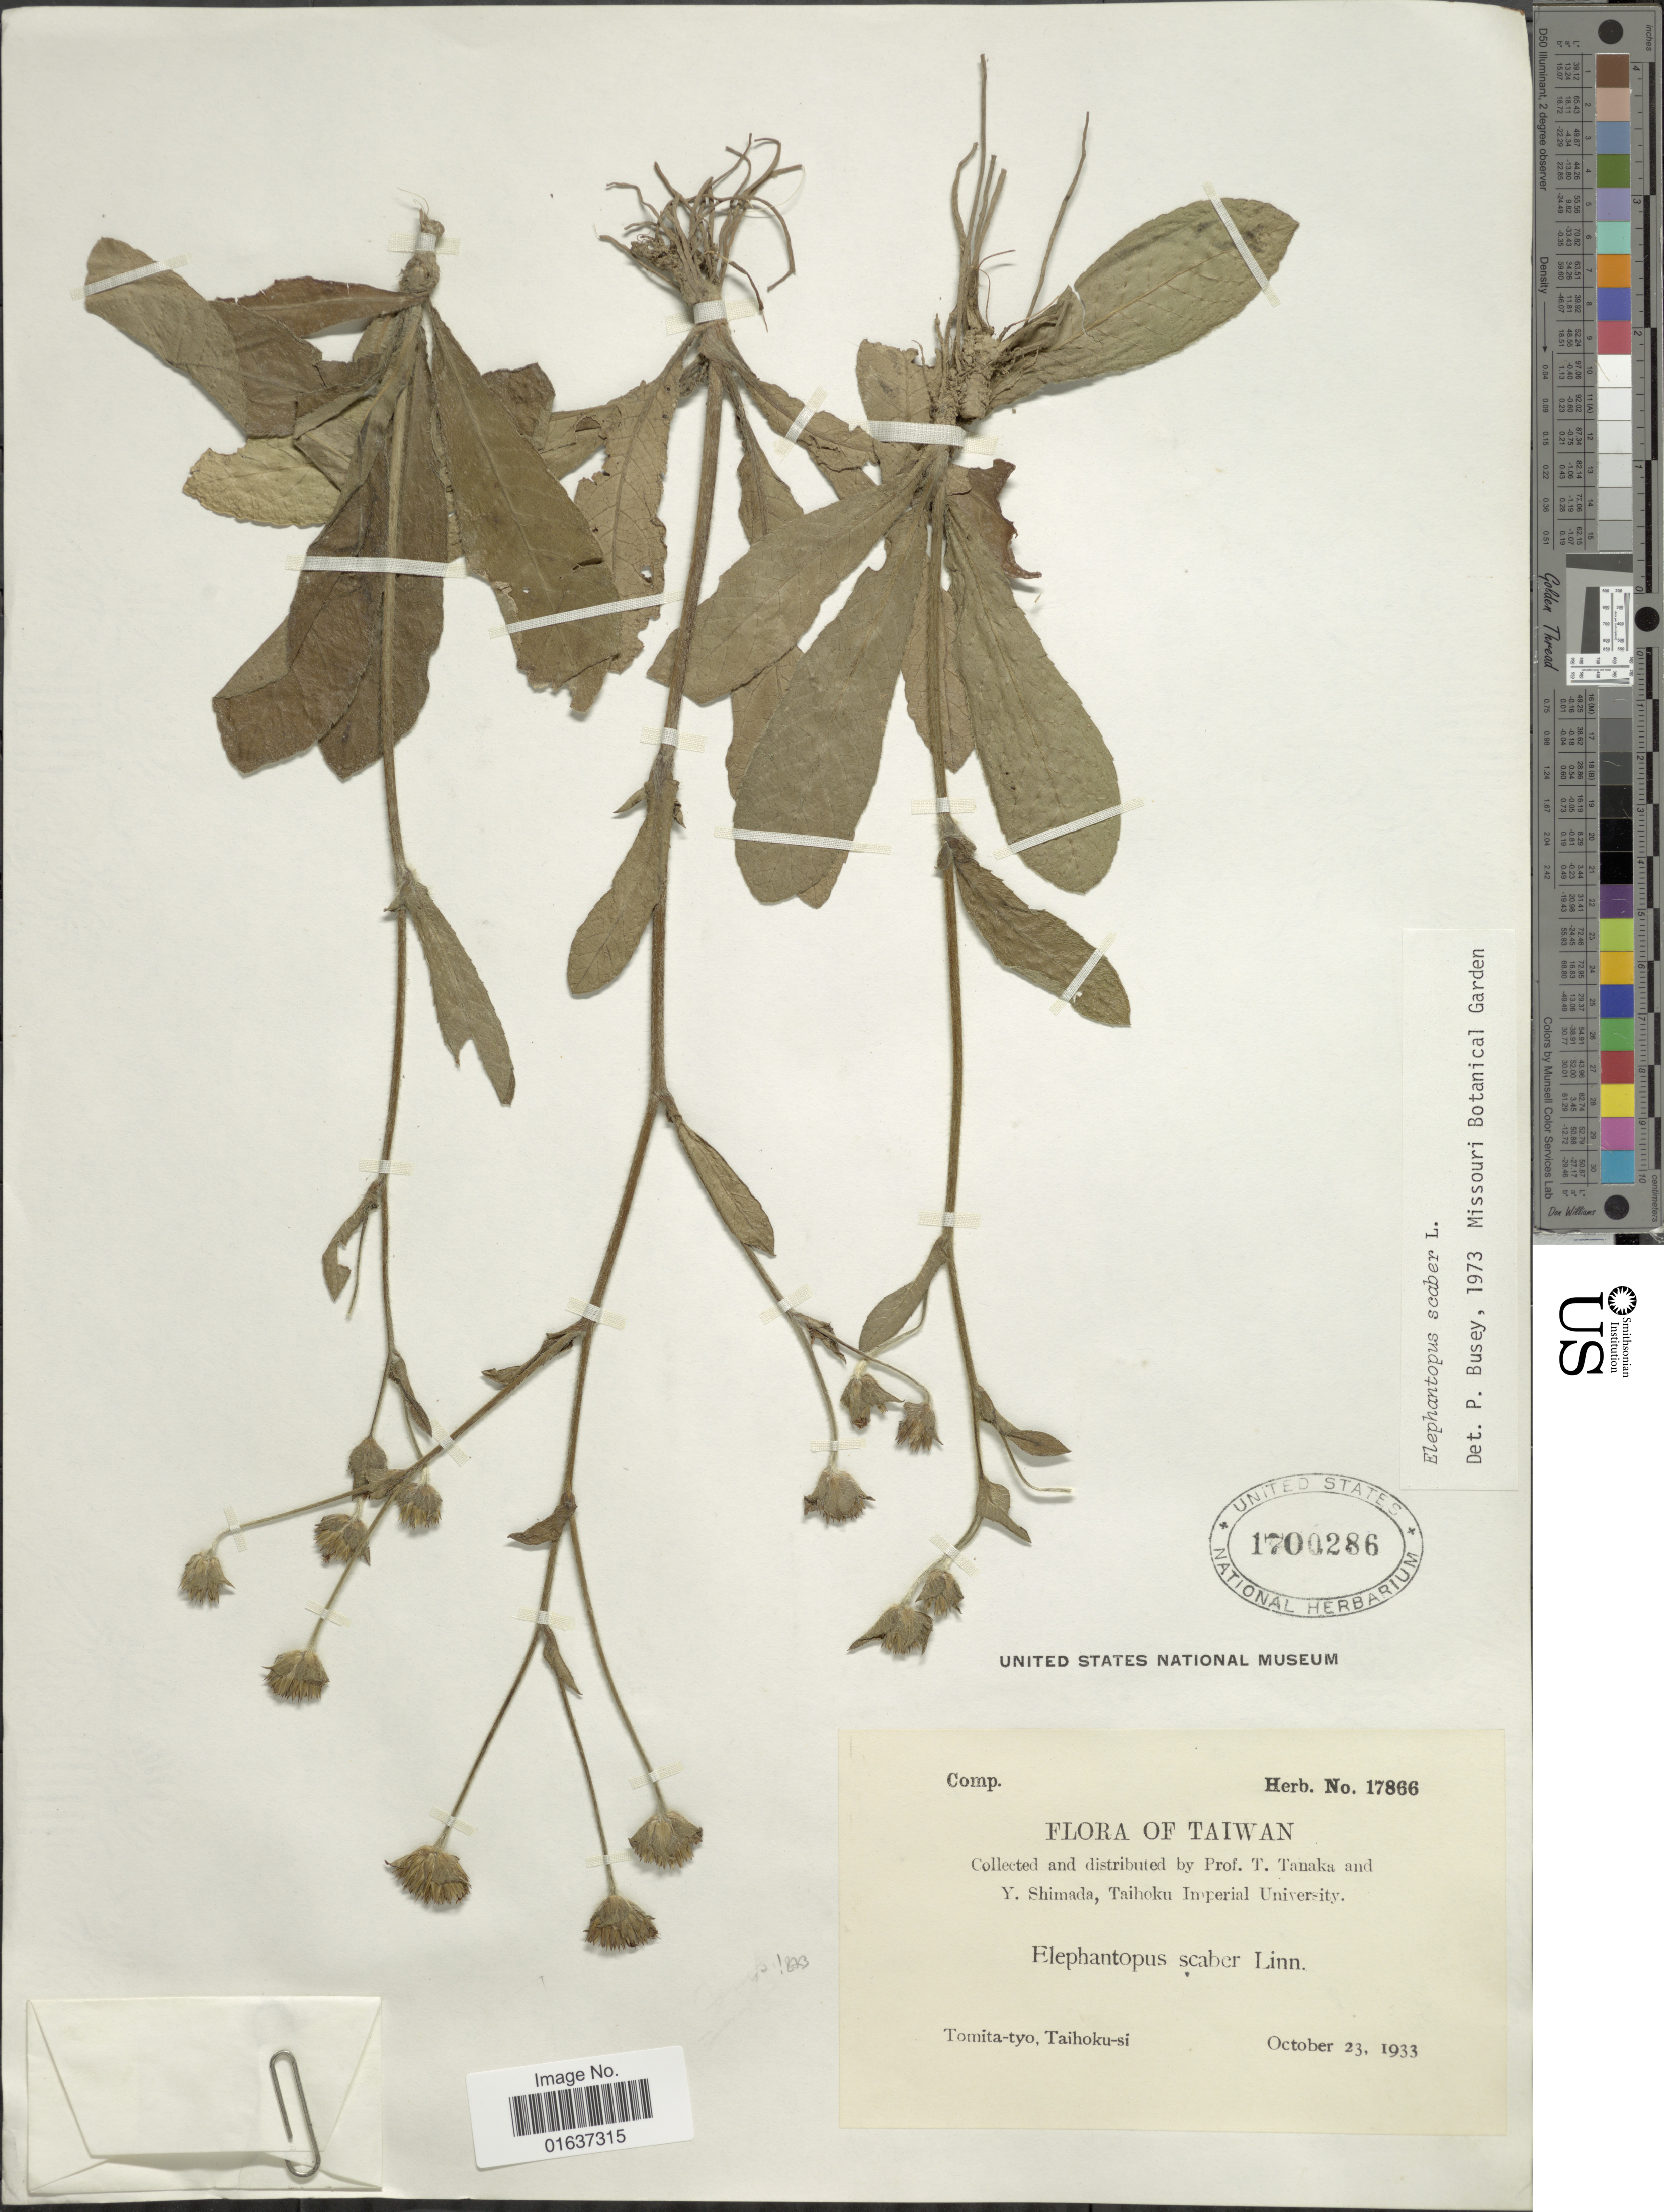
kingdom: Plantae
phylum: Tracheophyta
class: Magnoliopsida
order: Asterales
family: Asteraceae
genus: Elephantopus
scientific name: Elephantopus scaber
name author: L.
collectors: T. Tanaka & Y. Shimada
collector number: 17866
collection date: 1933-10-23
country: Taiwan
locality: Tomita-tyo, Taihoku-si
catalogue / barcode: US 1700286